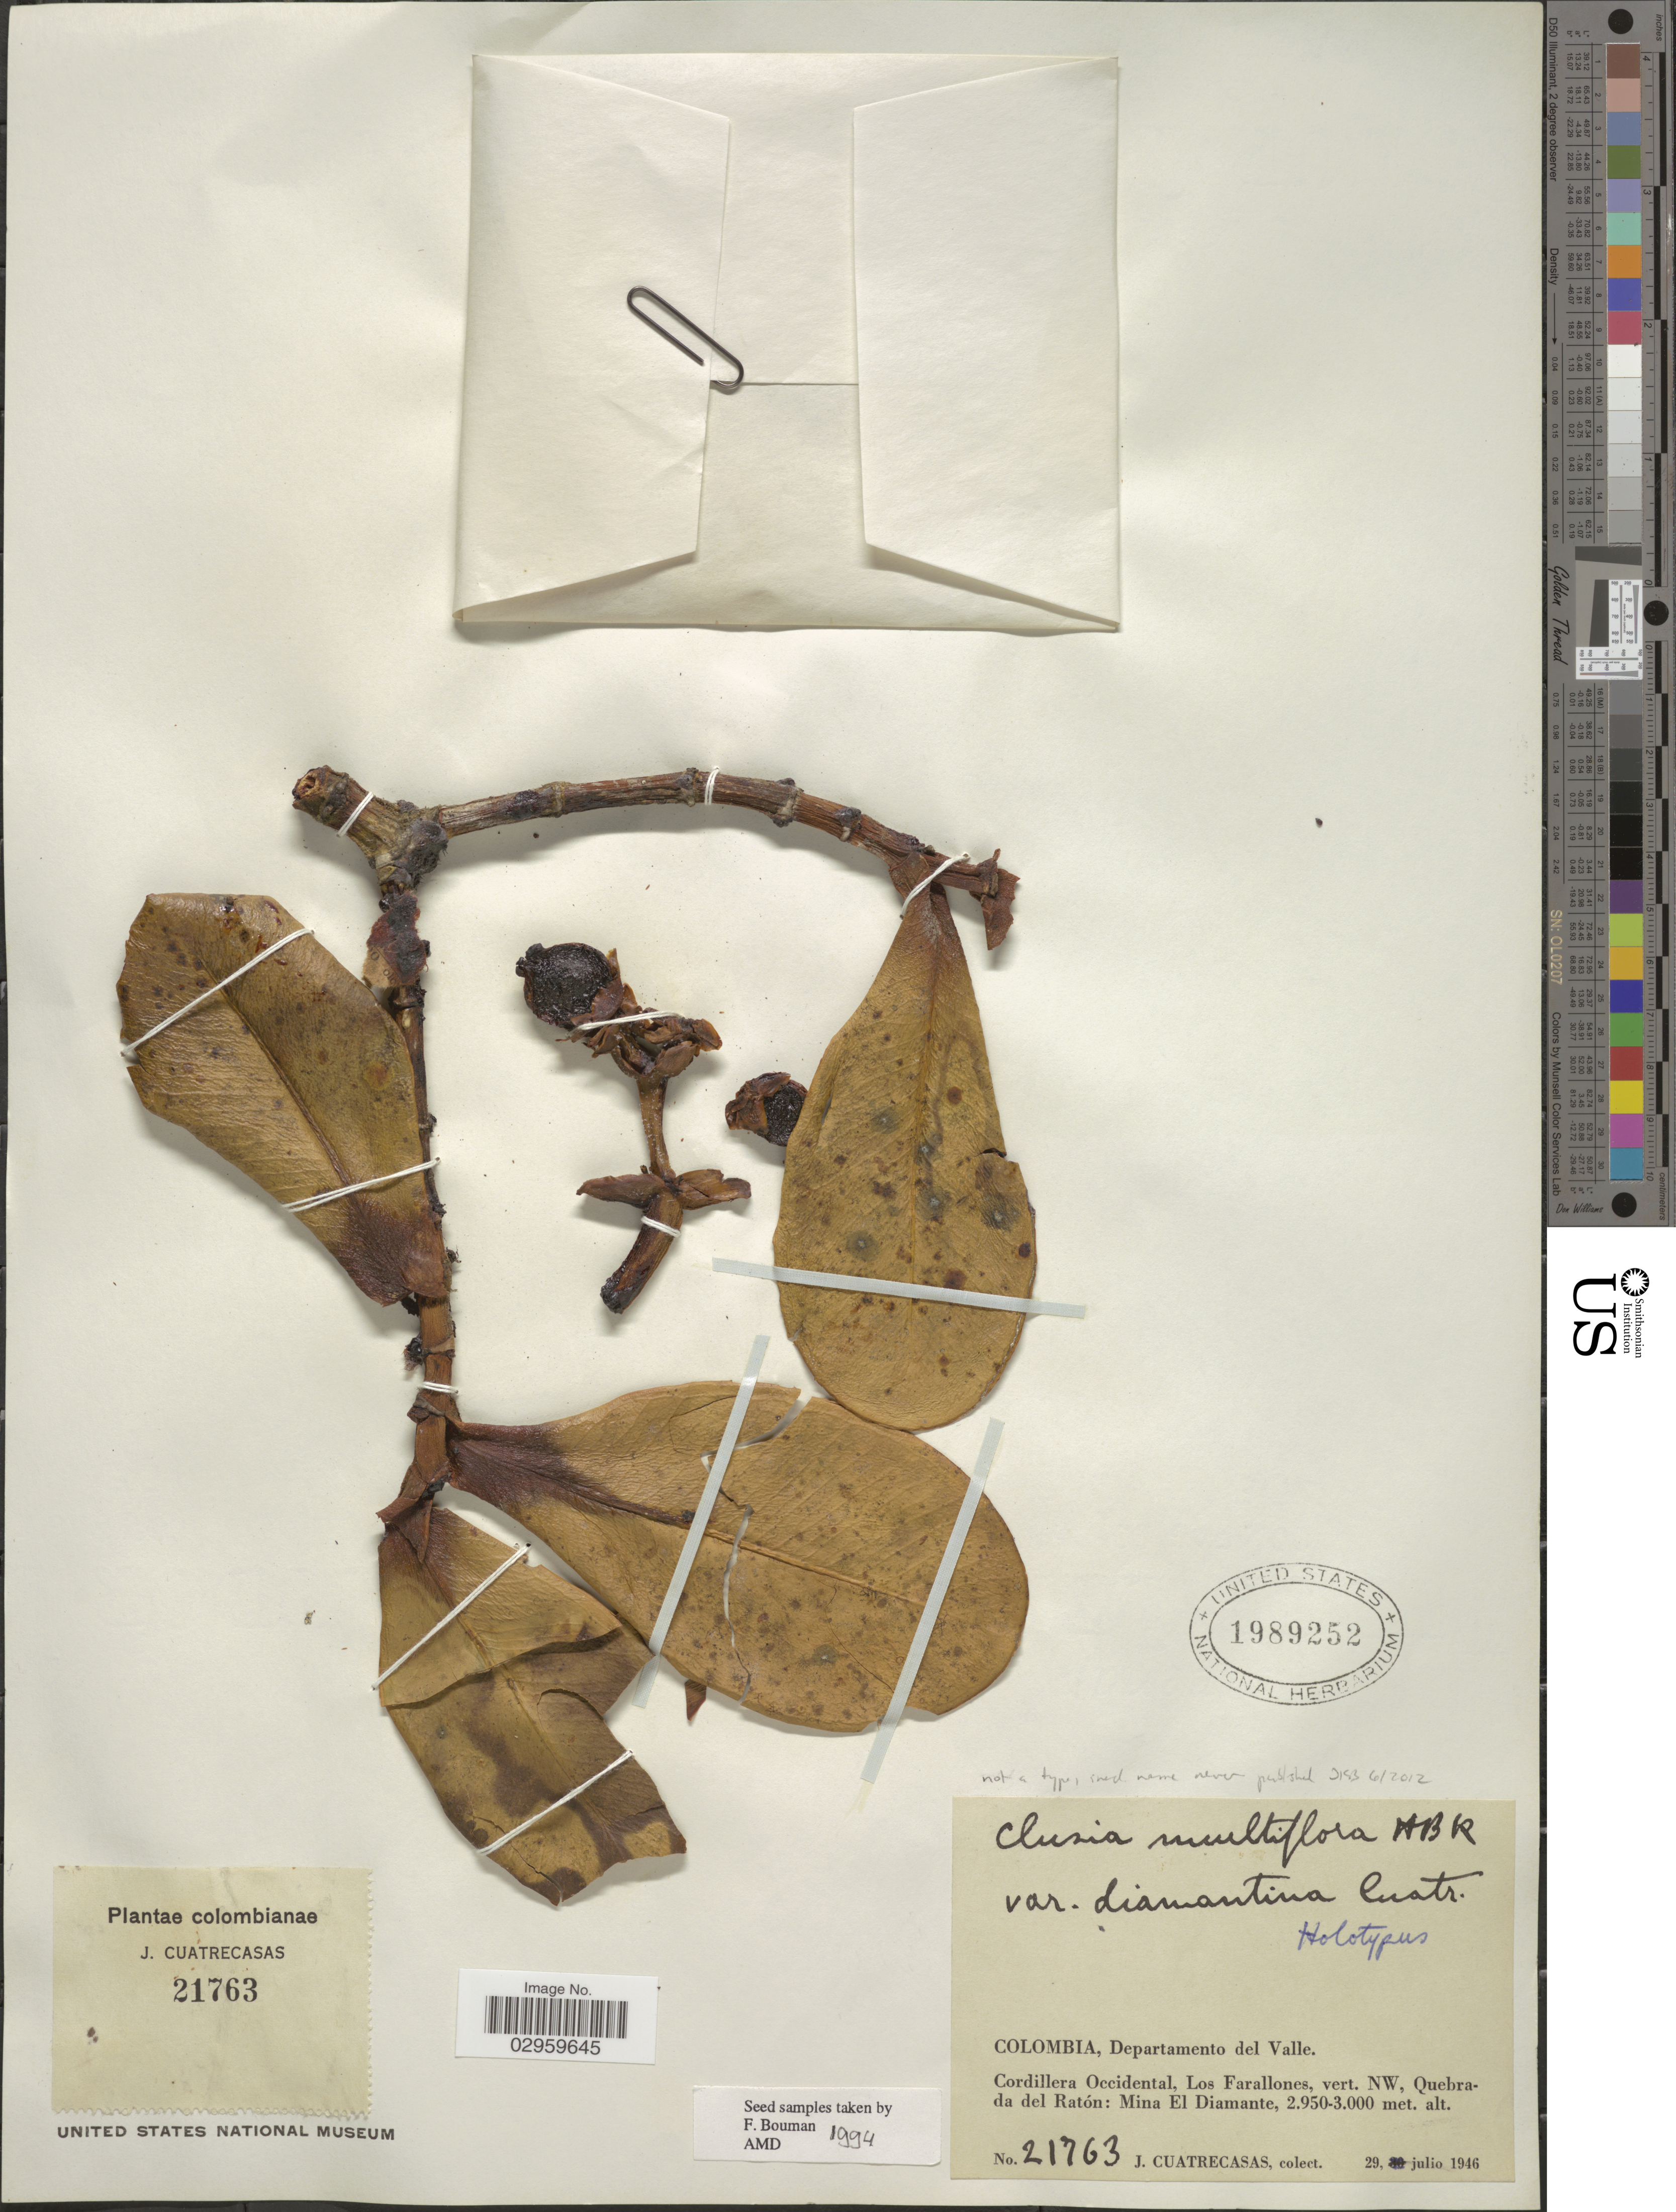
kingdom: Plantae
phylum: Tracheophyta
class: Magnoliopsida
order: Malpighiales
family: Clusiaceae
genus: Clusia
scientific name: Clusia multiflora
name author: Kunth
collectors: J. Cuatrecasas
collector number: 21763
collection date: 1946-07-29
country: Colombia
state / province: Valle del Cauca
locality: Departamento del Valle. Cordillera Occidental, Los Farallones, vert. NW, Quebrada del Ratón: Mina El Diamante.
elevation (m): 2950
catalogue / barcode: US 1989252